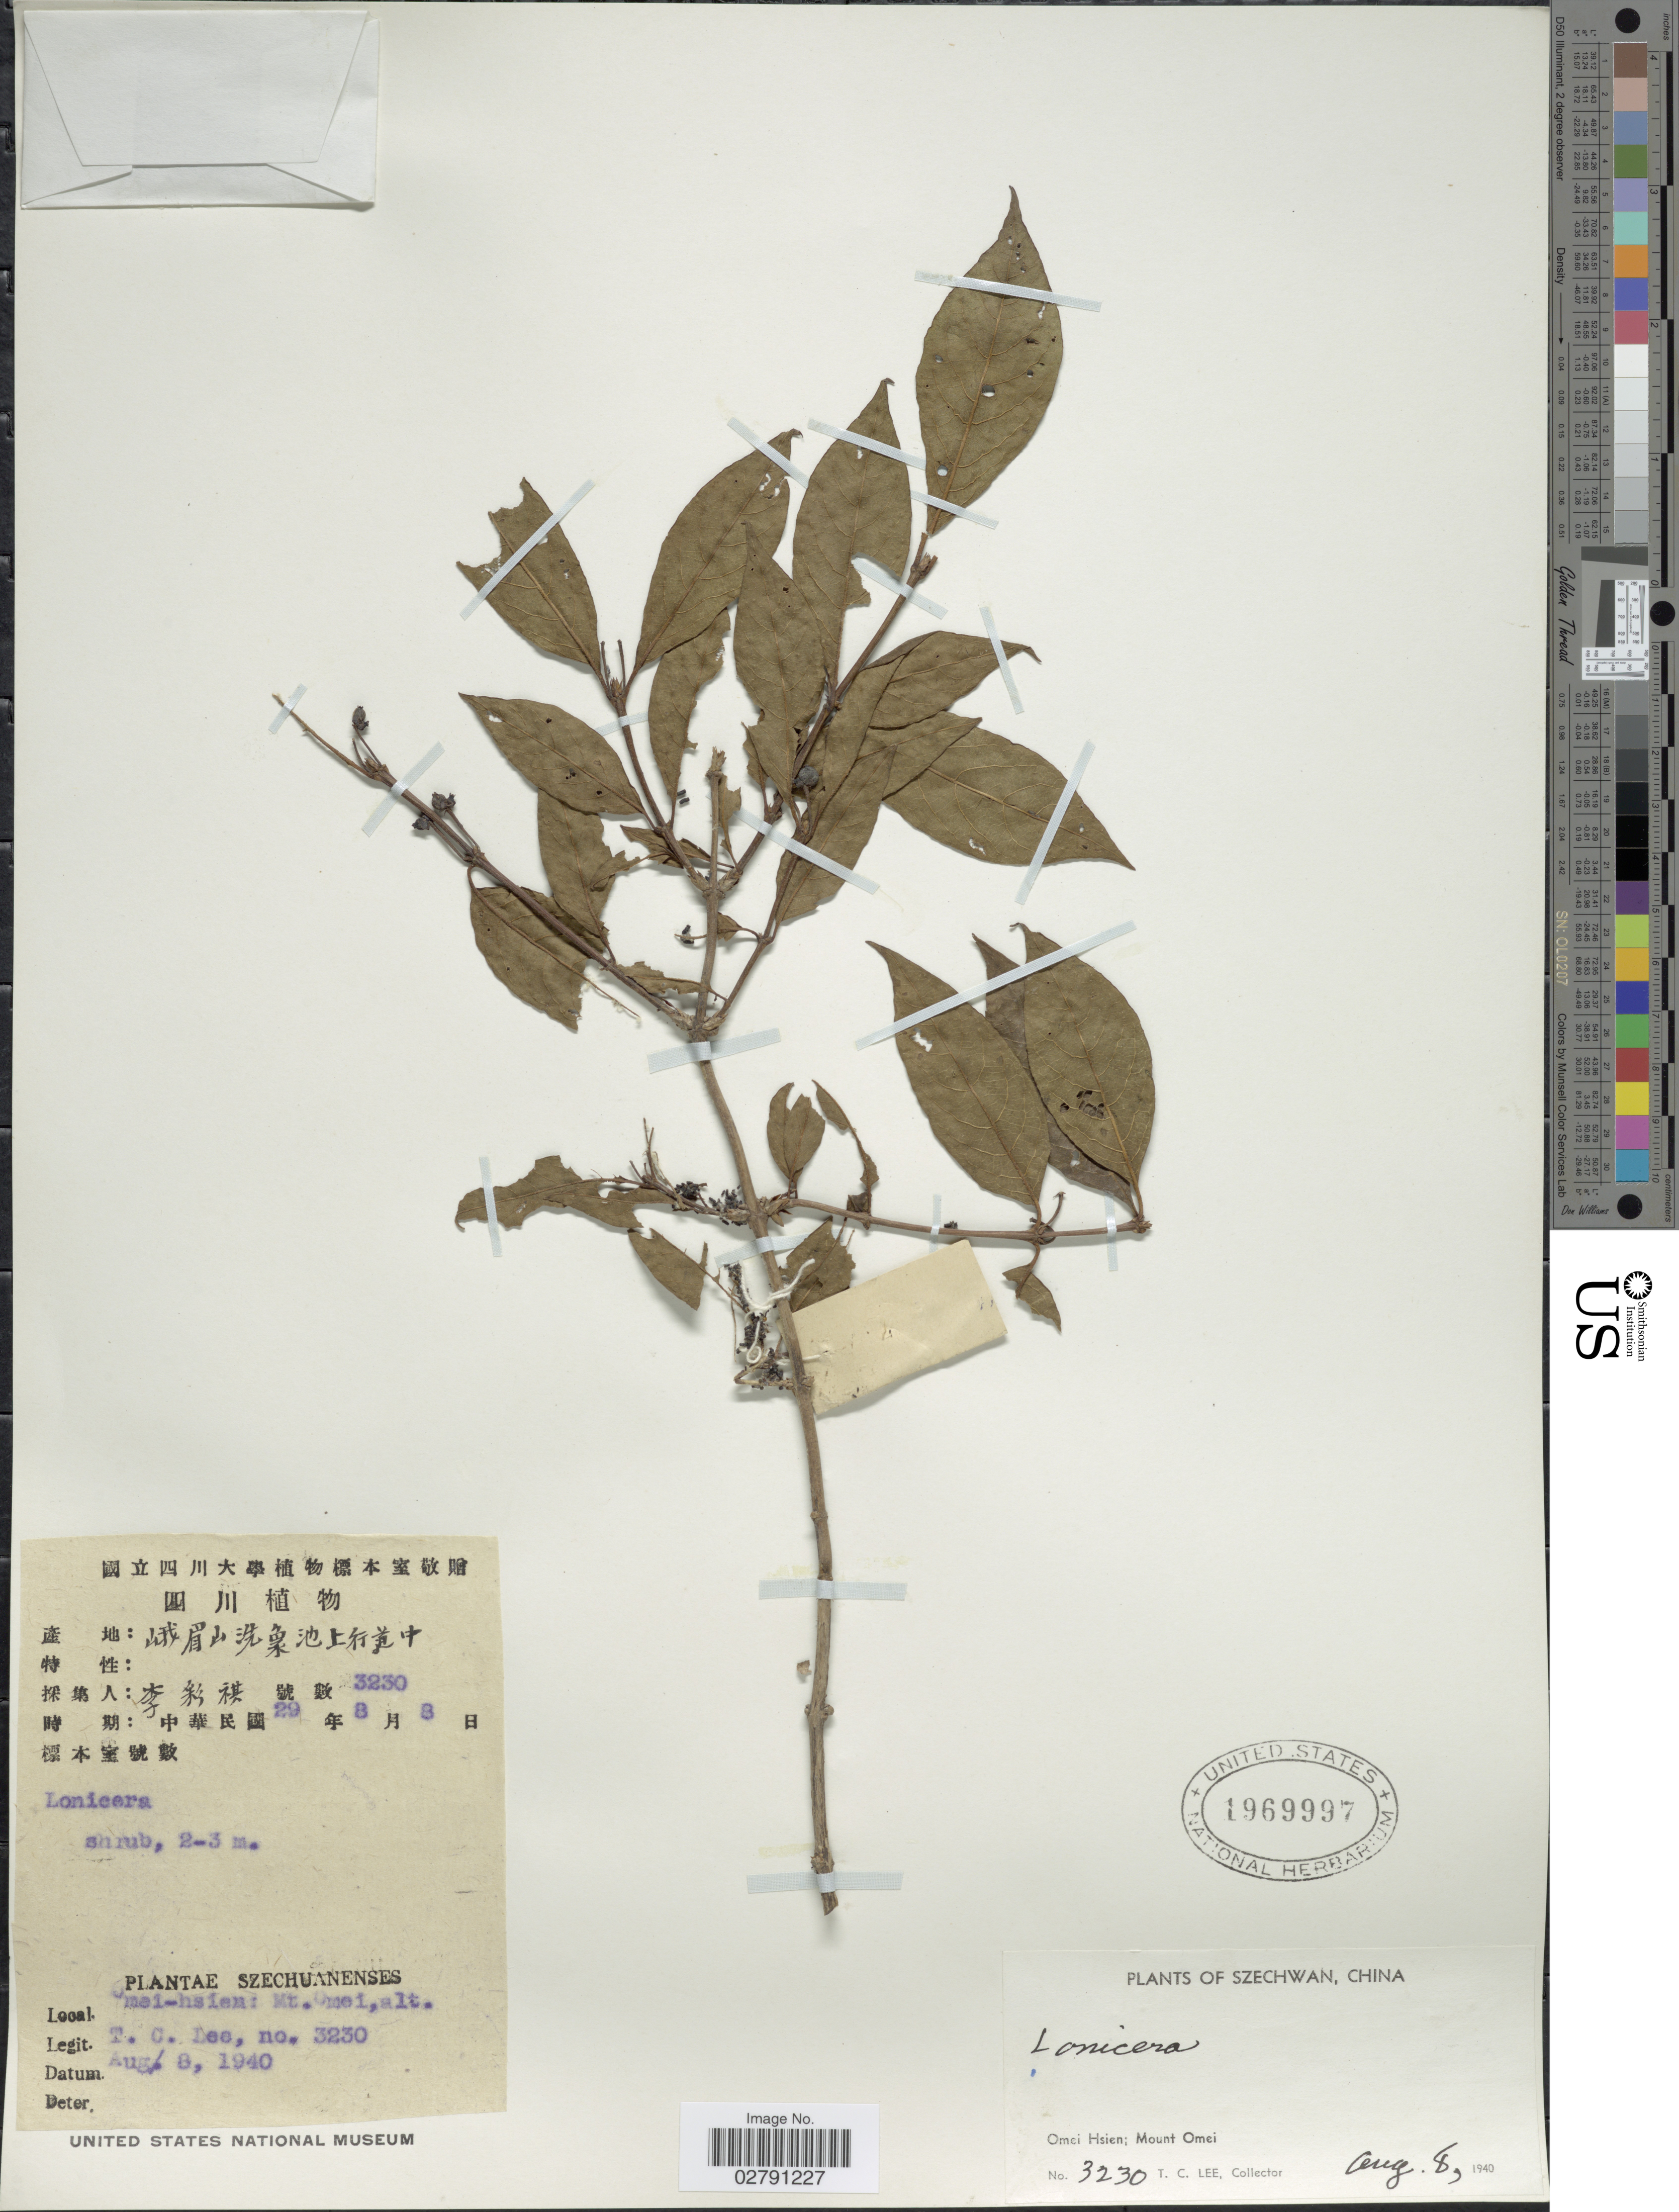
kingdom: Plantae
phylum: Tracheophyta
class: Magnoliopsida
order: Dipsacales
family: Caprifoliaceae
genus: Lonicera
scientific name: Lonicera sp.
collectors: T. Lee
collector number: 3230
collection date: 1940-08-08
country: China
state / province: Sichuan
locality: Szechwan. Omei Hsien; Mount Omei.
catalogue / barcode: US 1969997